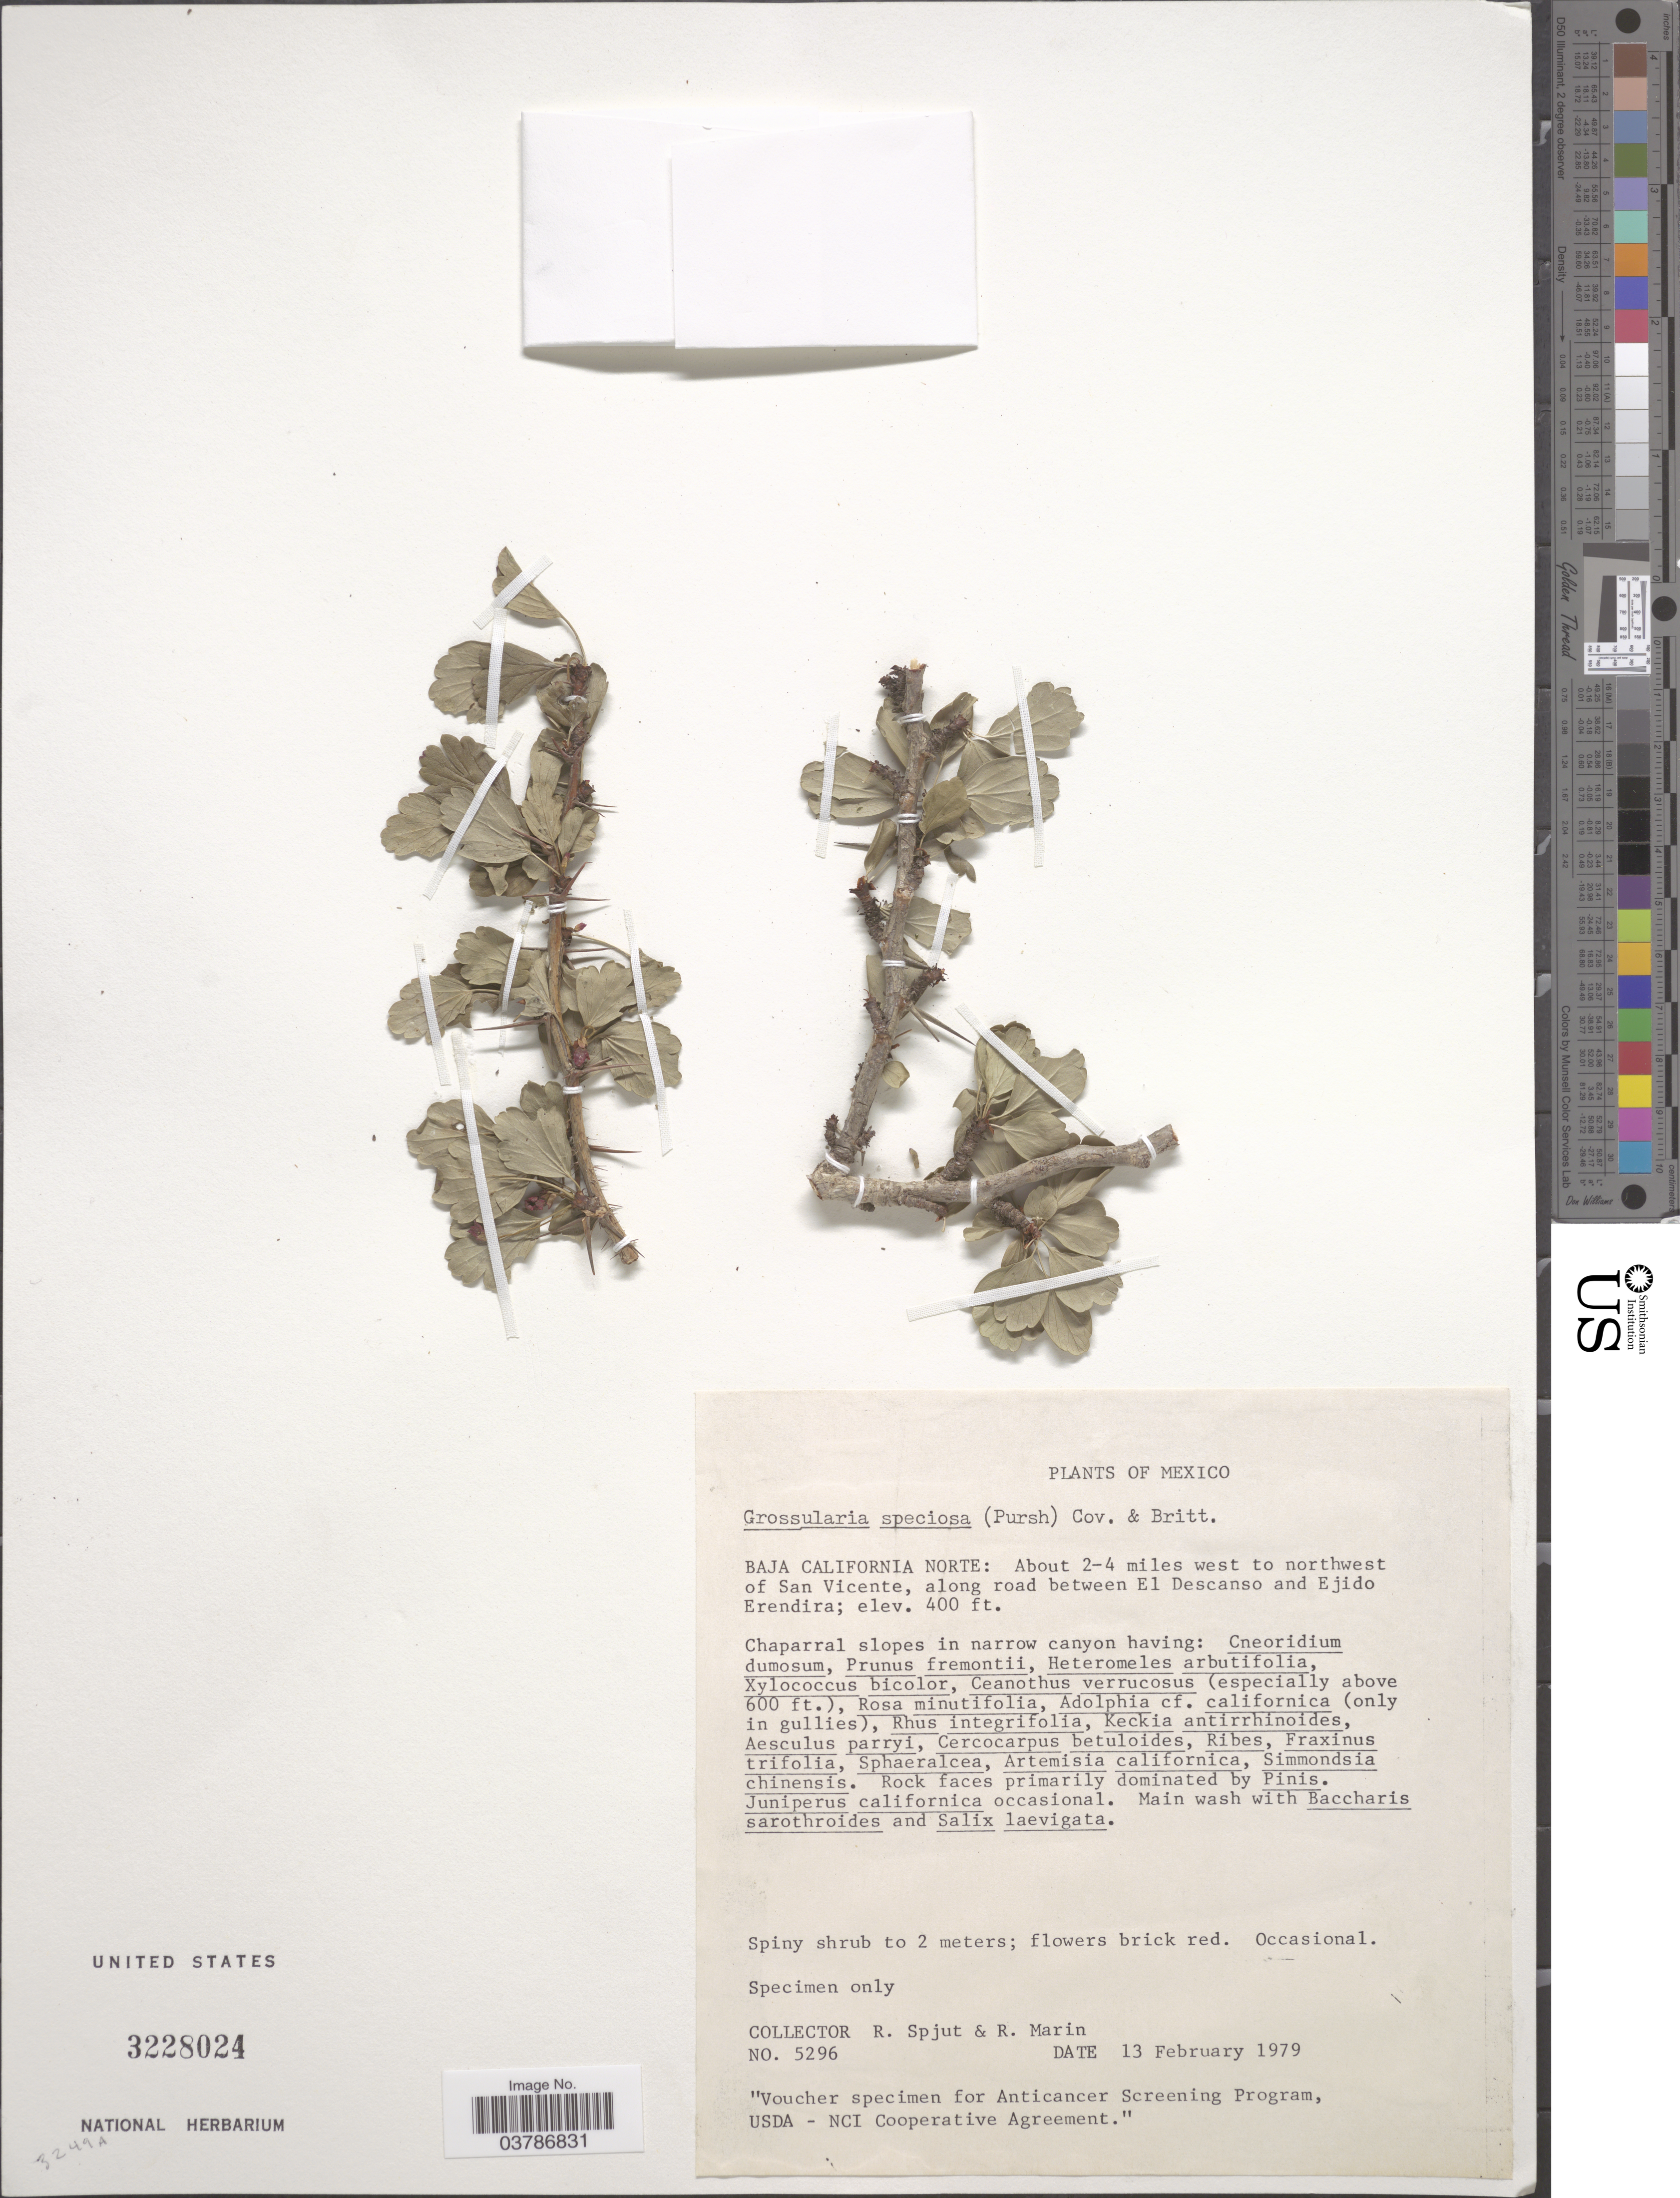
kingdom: Plantae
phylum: Tracheophyta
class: Magnoliopsida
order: Saxifragales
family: Grossulariaceae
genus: Ribes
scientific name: Ribes speciosum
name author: Pursh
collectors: R. Spjut & R. Marin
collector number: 5296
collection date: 1979-02-13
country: Mexico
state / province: Baja California Norte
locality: About 2-4 miles west to northwest of San Vicente, along road between El Descanso and Ejido Erendira.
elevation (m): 122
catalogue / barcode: US 3228024